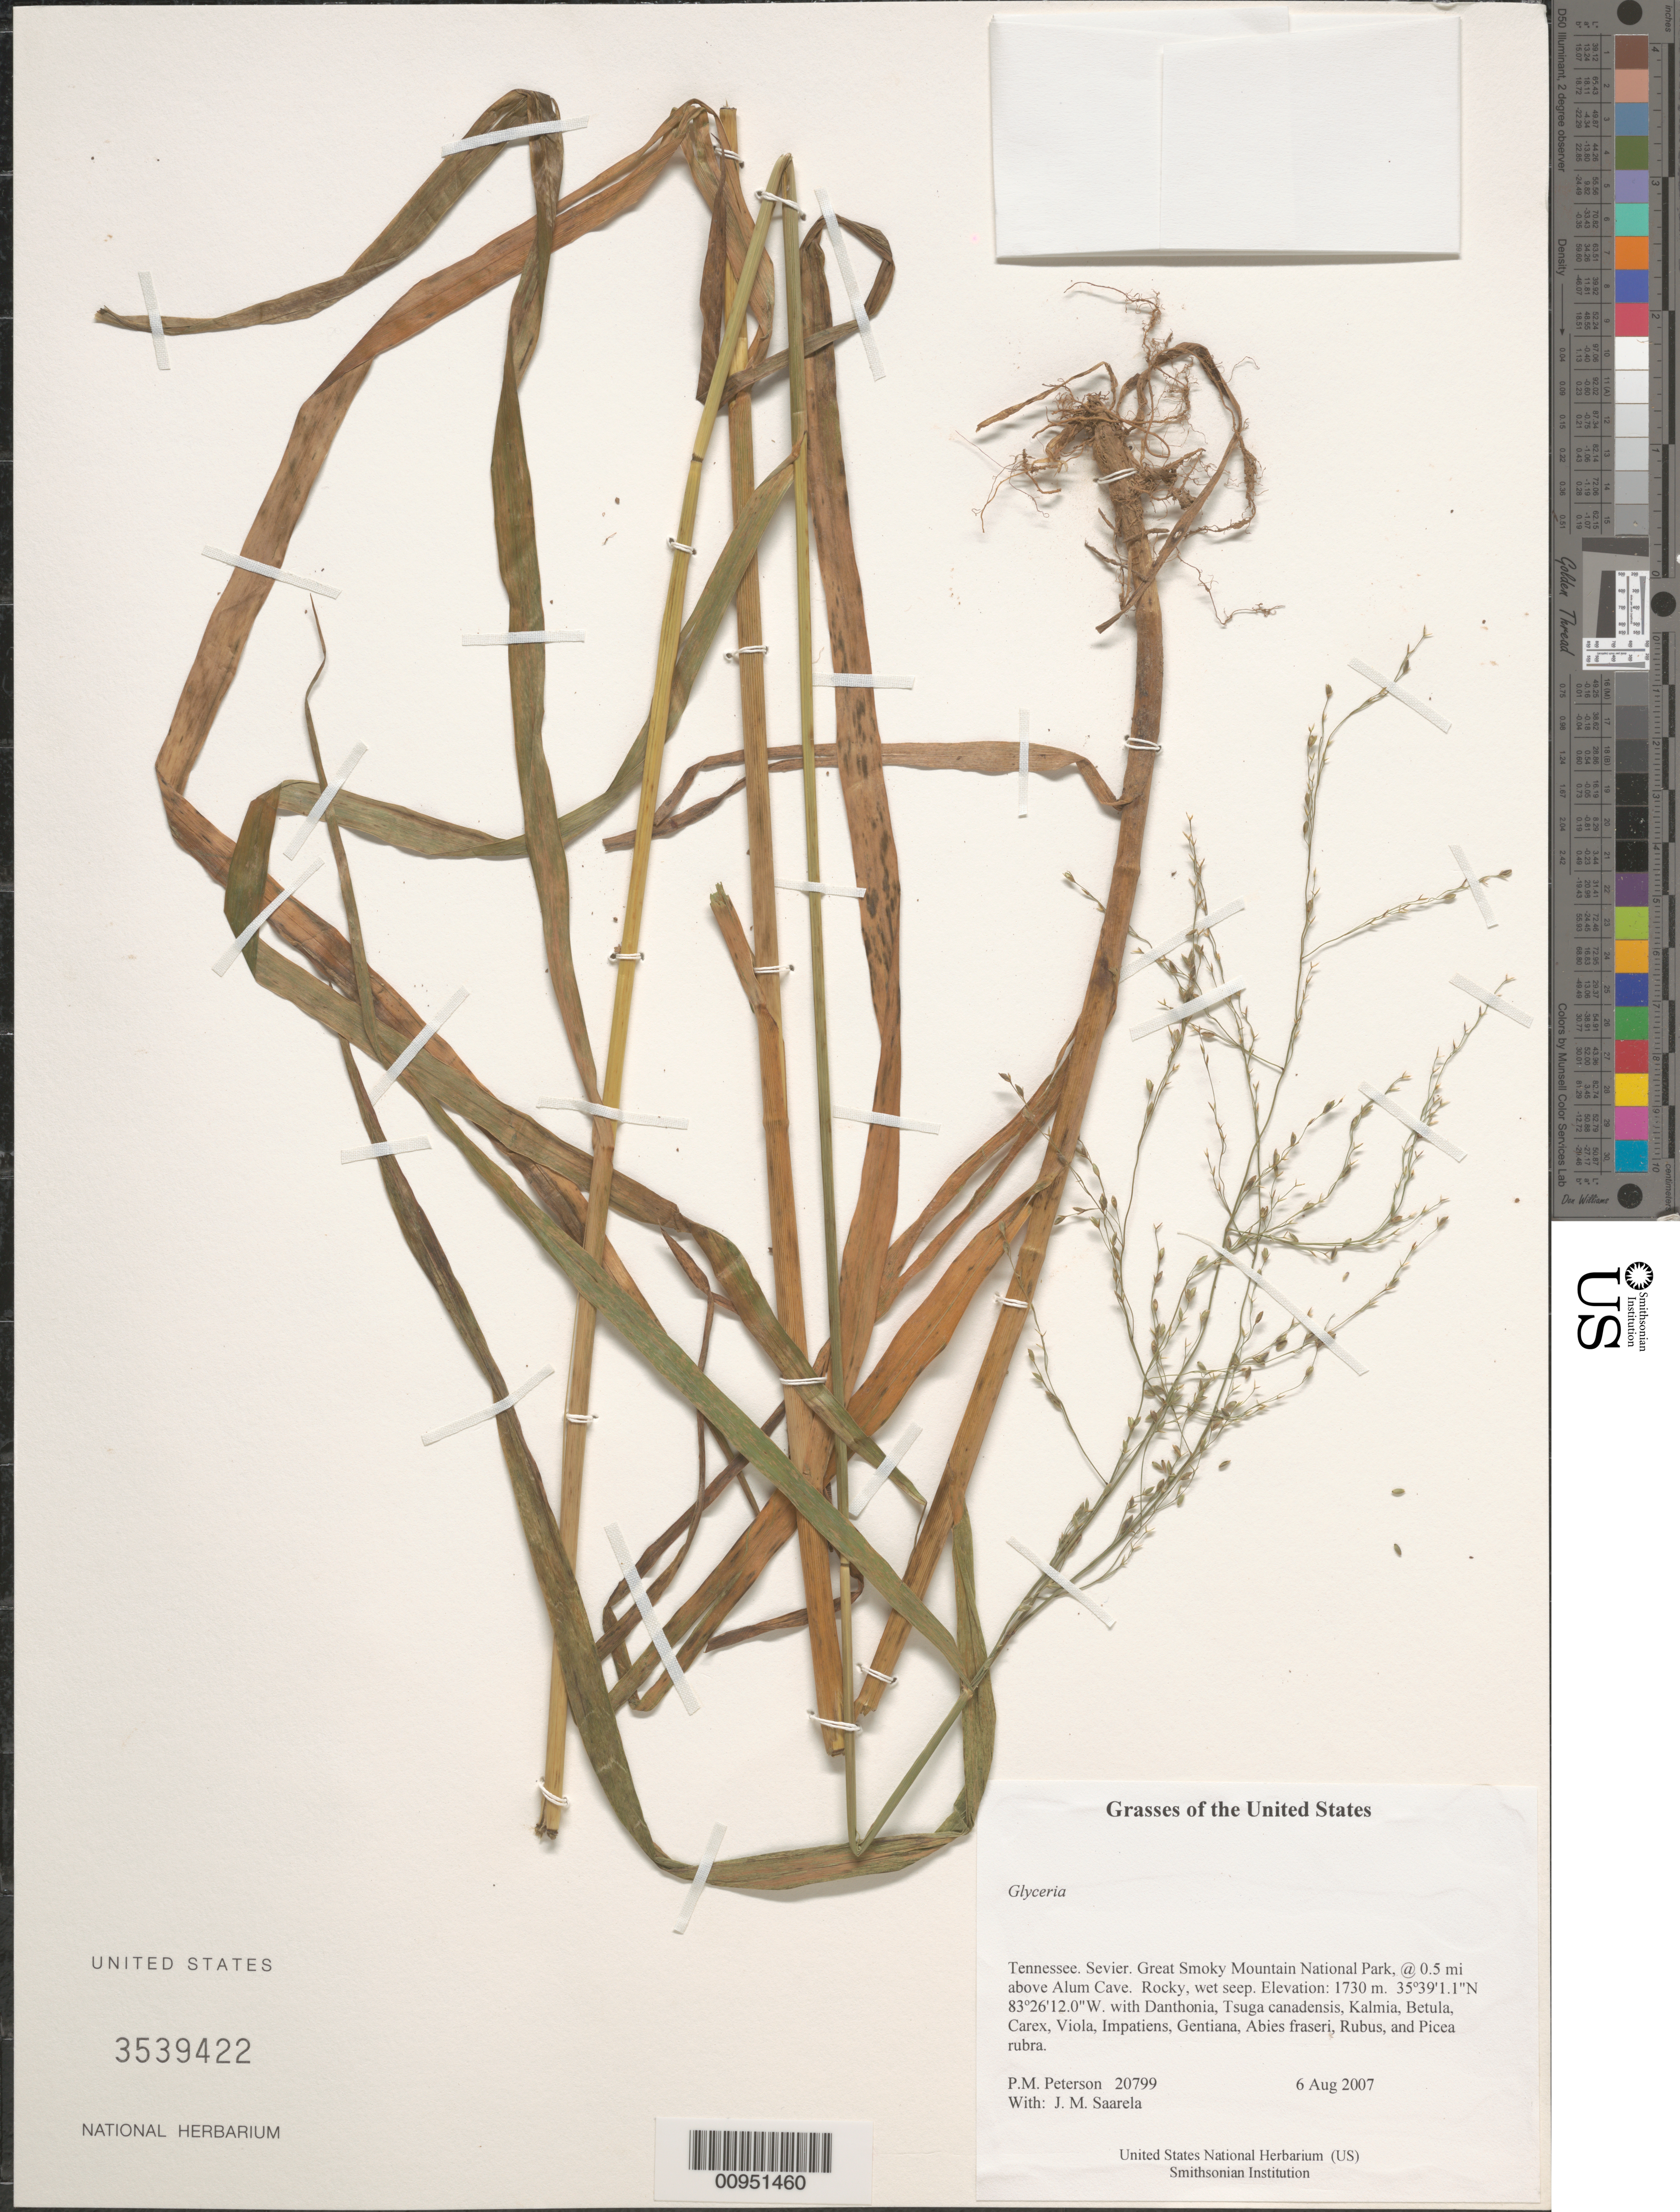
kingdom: Plantae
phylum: Tracheophyta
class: Liliopsida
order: Poales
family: Poaceae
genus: Glyceria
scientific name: Glyceria sp.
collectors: P. M. Peterson & J. Saarela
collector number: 20799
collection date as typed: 06 Aug 2007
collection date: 2007-08-06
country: United States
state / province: Tennessee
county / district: Sevier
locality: Great Smoky Mountain National Park, @ 0.5 mi above Alum Cave. Rocky, wet seep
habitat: with Danthonia, Tsuga canadensis, Kalmia, Betula, Carex, Viola, Impatiens, Gentiana, Abies fraseri, Rubus, and Picea rubra.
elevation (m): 1730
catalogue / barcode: US 3539422